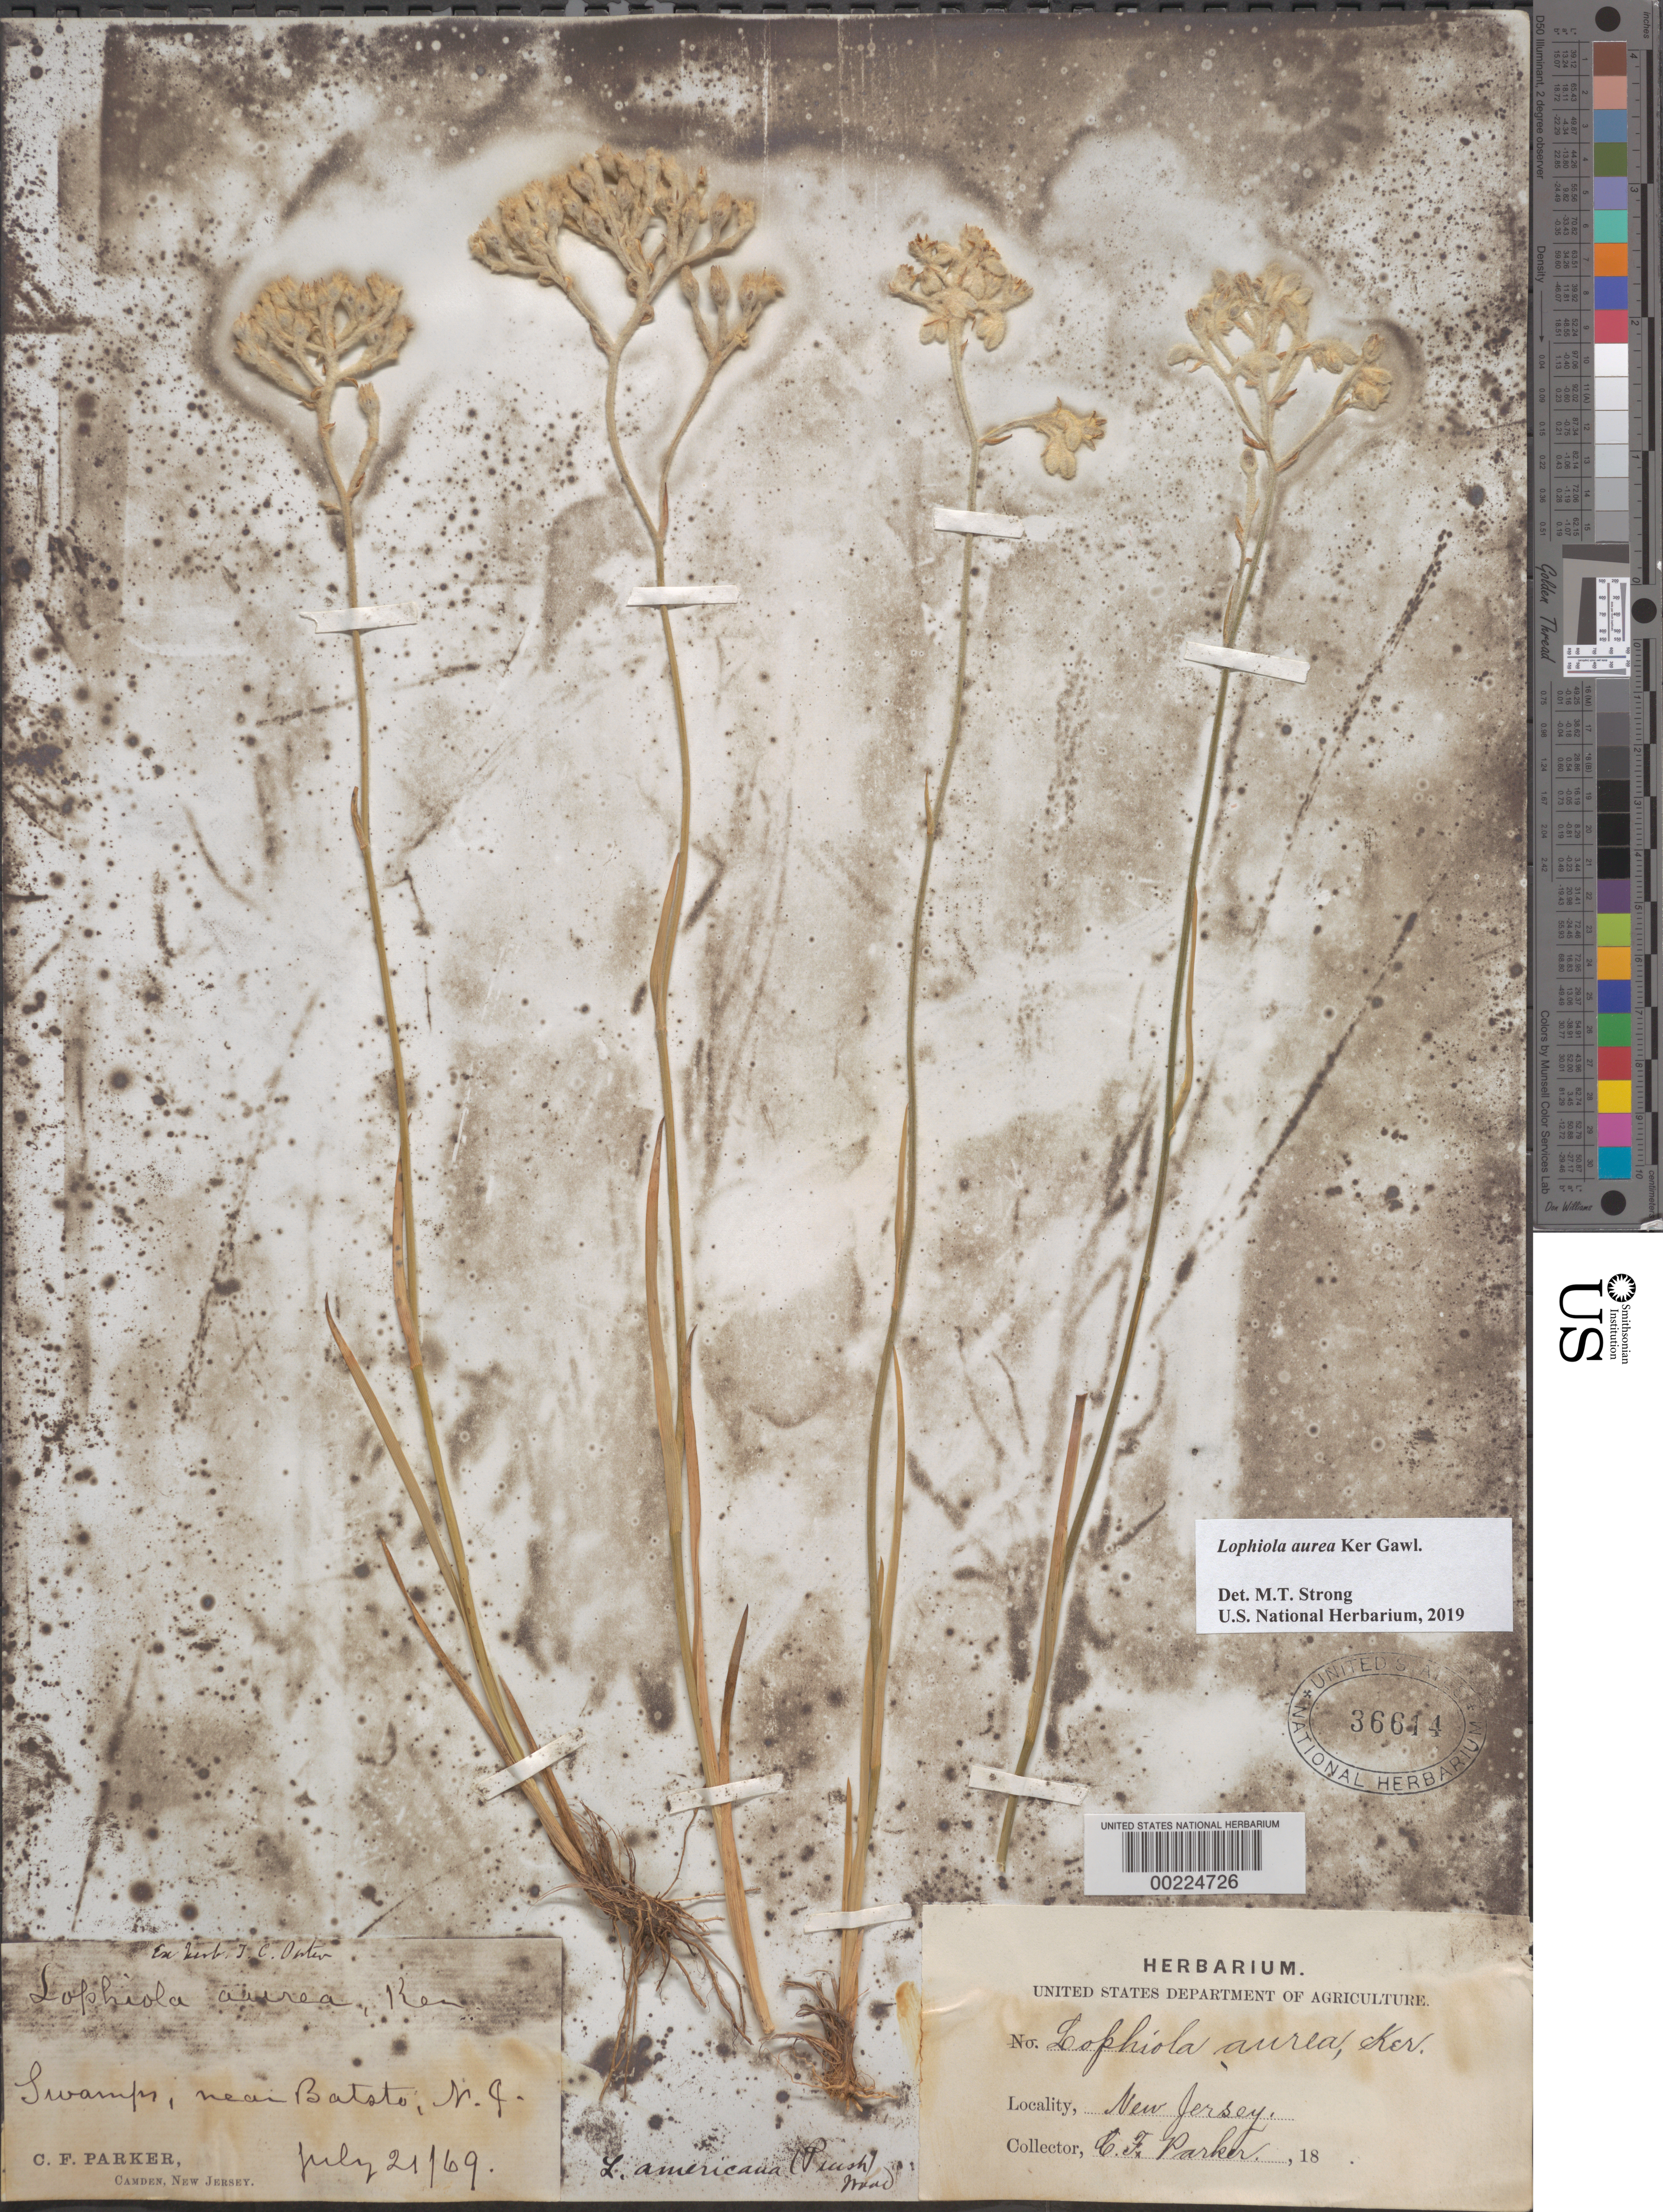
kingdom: Plantae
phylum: Tracheophyta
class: Liliopsida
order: Dioscoreales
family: Nartheciaceae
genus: Lophiola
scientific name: Lophiola aurea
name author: Ker Gawl.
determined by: Strong, Mark T., (BOT), Smithsonian Institution - National Museum of Natural History (UNITED STATES)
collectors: C. F. Parker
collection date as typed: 21 Jul 1869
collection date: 1869-07-21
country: United States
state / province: New Jersey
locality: Near batsto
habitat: Swamps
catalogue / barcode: US 36614